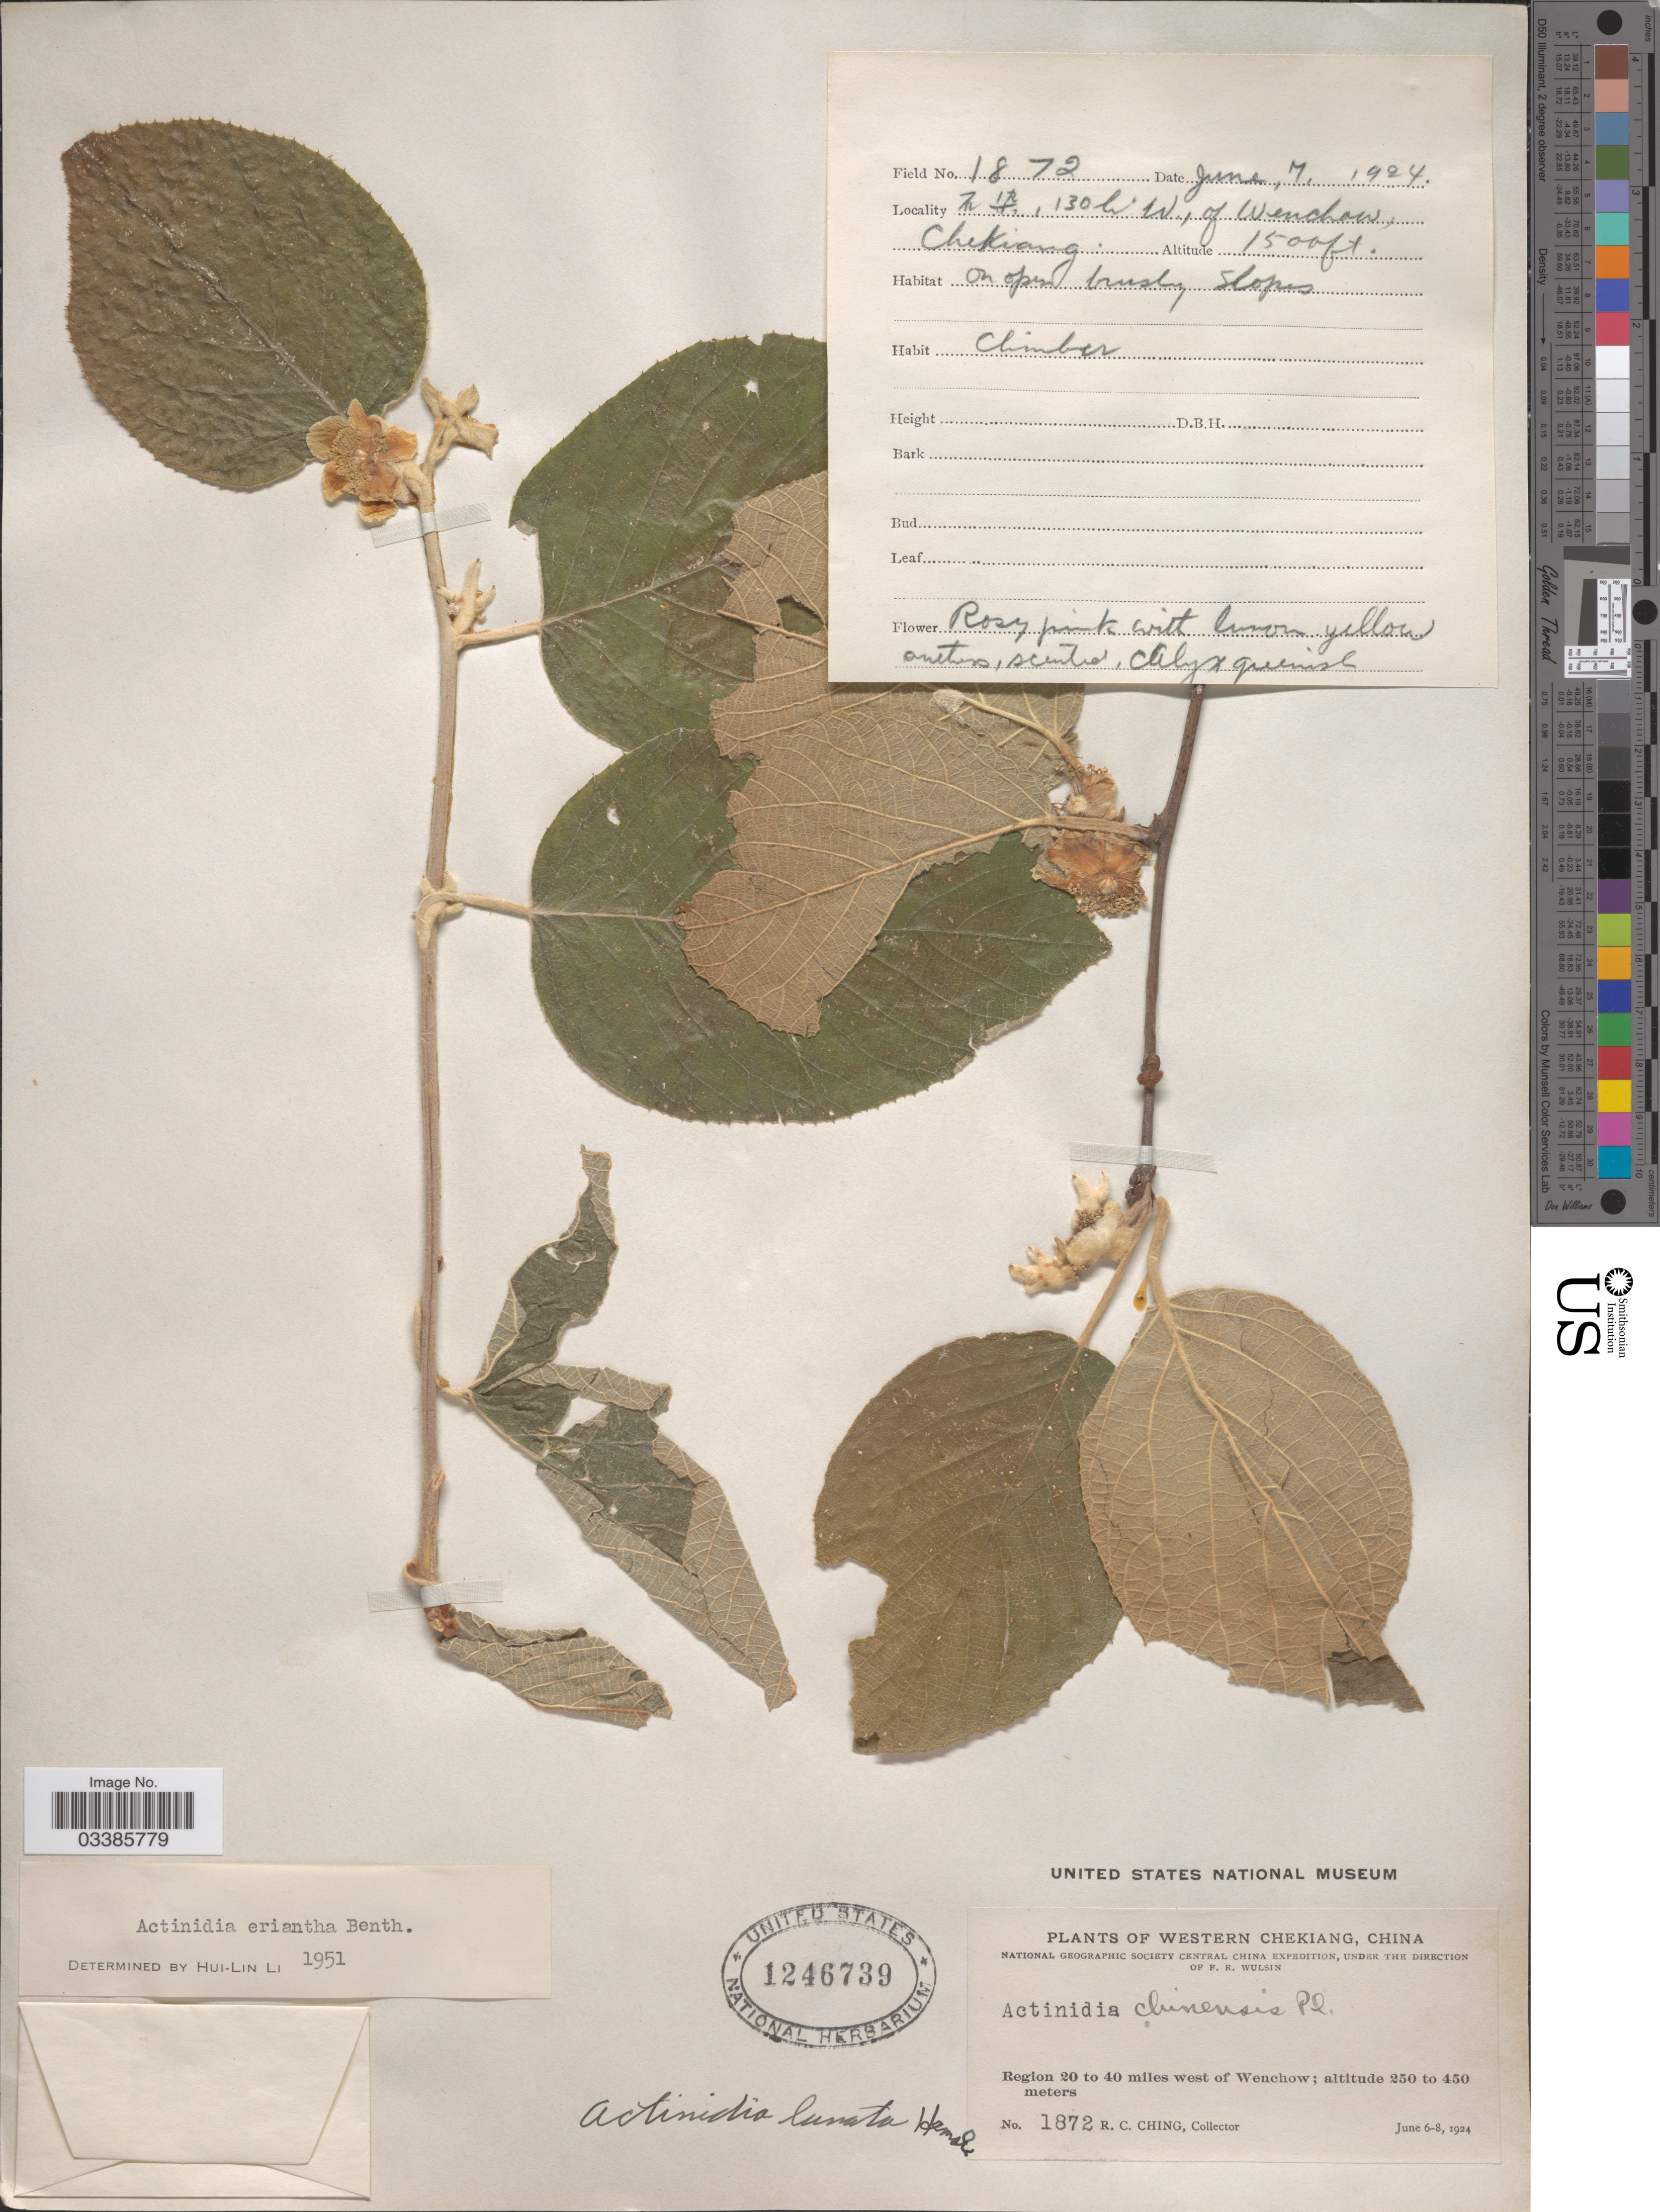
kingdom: Plantae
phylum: Tracheophyta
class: Magnoliopsida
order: Ericales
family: Actinidiaceae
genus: Actinidia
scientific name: Actinidia eriantha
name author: Benth.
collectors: R. C. Ching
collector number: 1872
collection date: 1924-06-07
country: China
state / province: Zhejiang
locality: Western Chekiang. Region 20 to 40 miles west of Wenchow. X, 130 li W., of Wenchow.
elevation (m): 457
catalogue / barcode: US 1246739